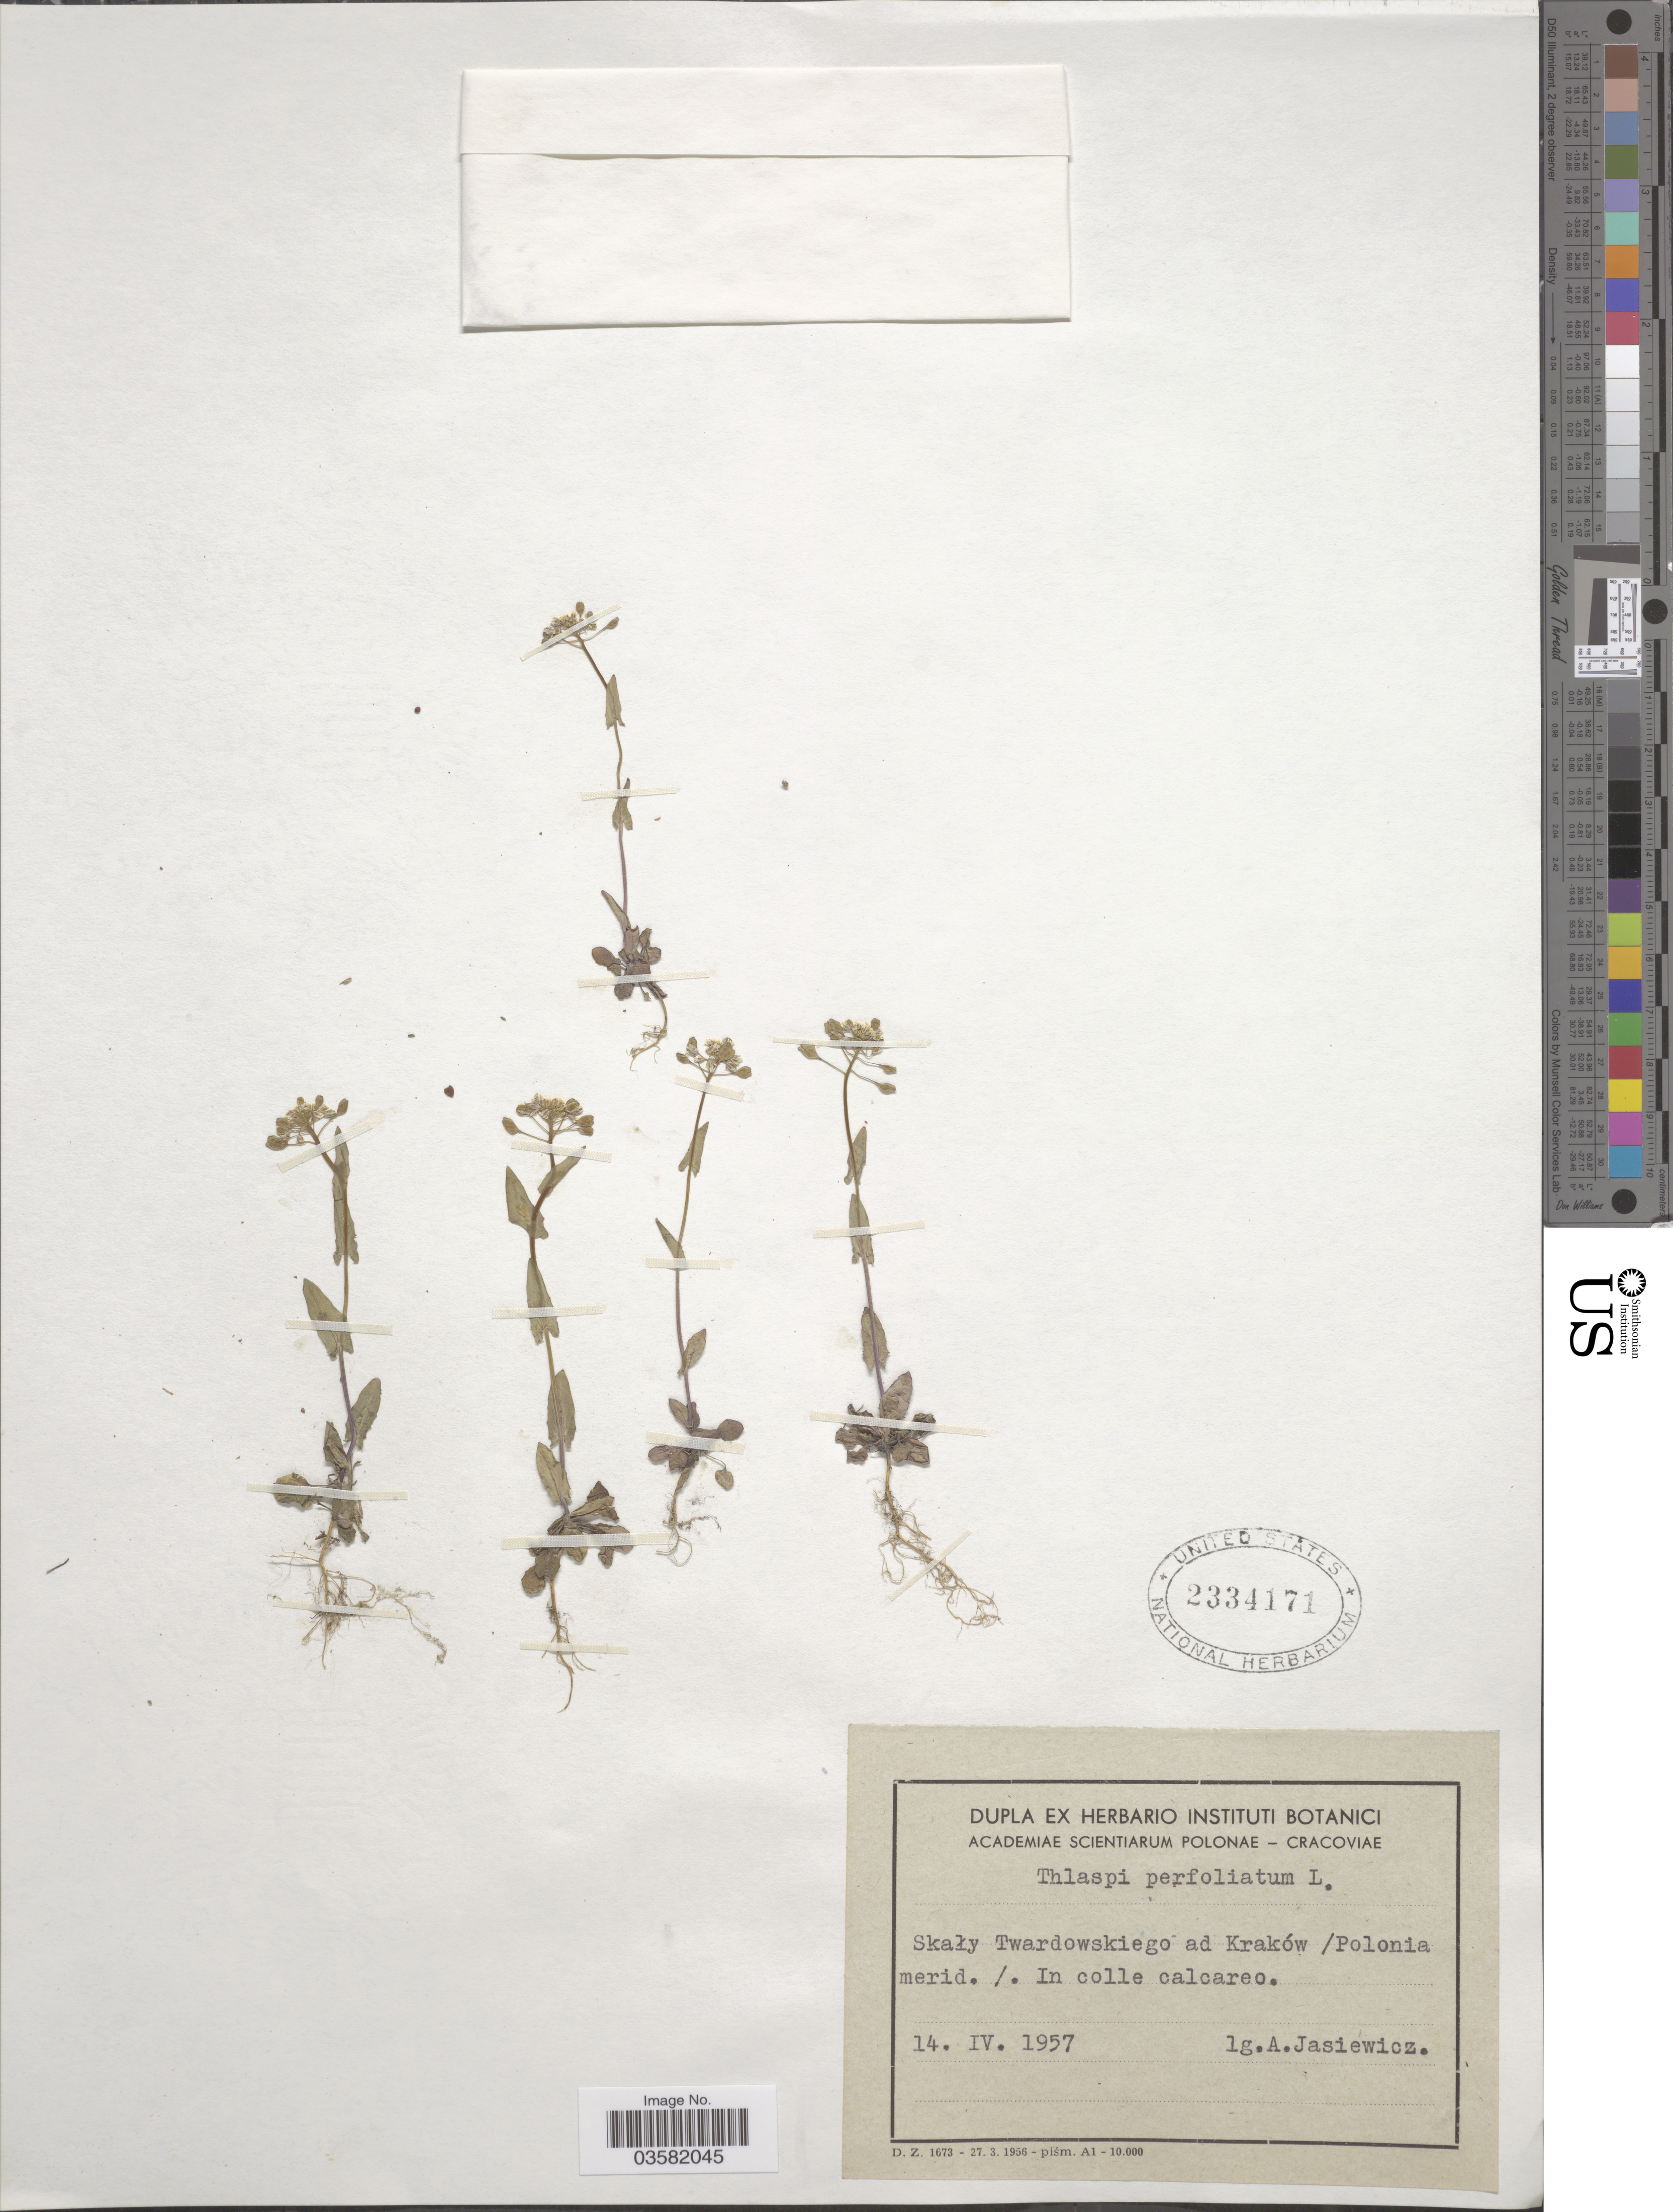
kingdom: Plantae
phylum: Tracheophyta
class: Magnoliopsida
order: Brassicales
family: Brassicaceae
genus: Thlaspi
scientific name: Thlaspi perfoliatum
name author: L.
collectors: A. Jasiewicz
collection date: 1957-04-14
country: Poland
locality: Skały Twardowskiego ad Kraków/ Polonia merid.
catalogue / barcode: US 2334171